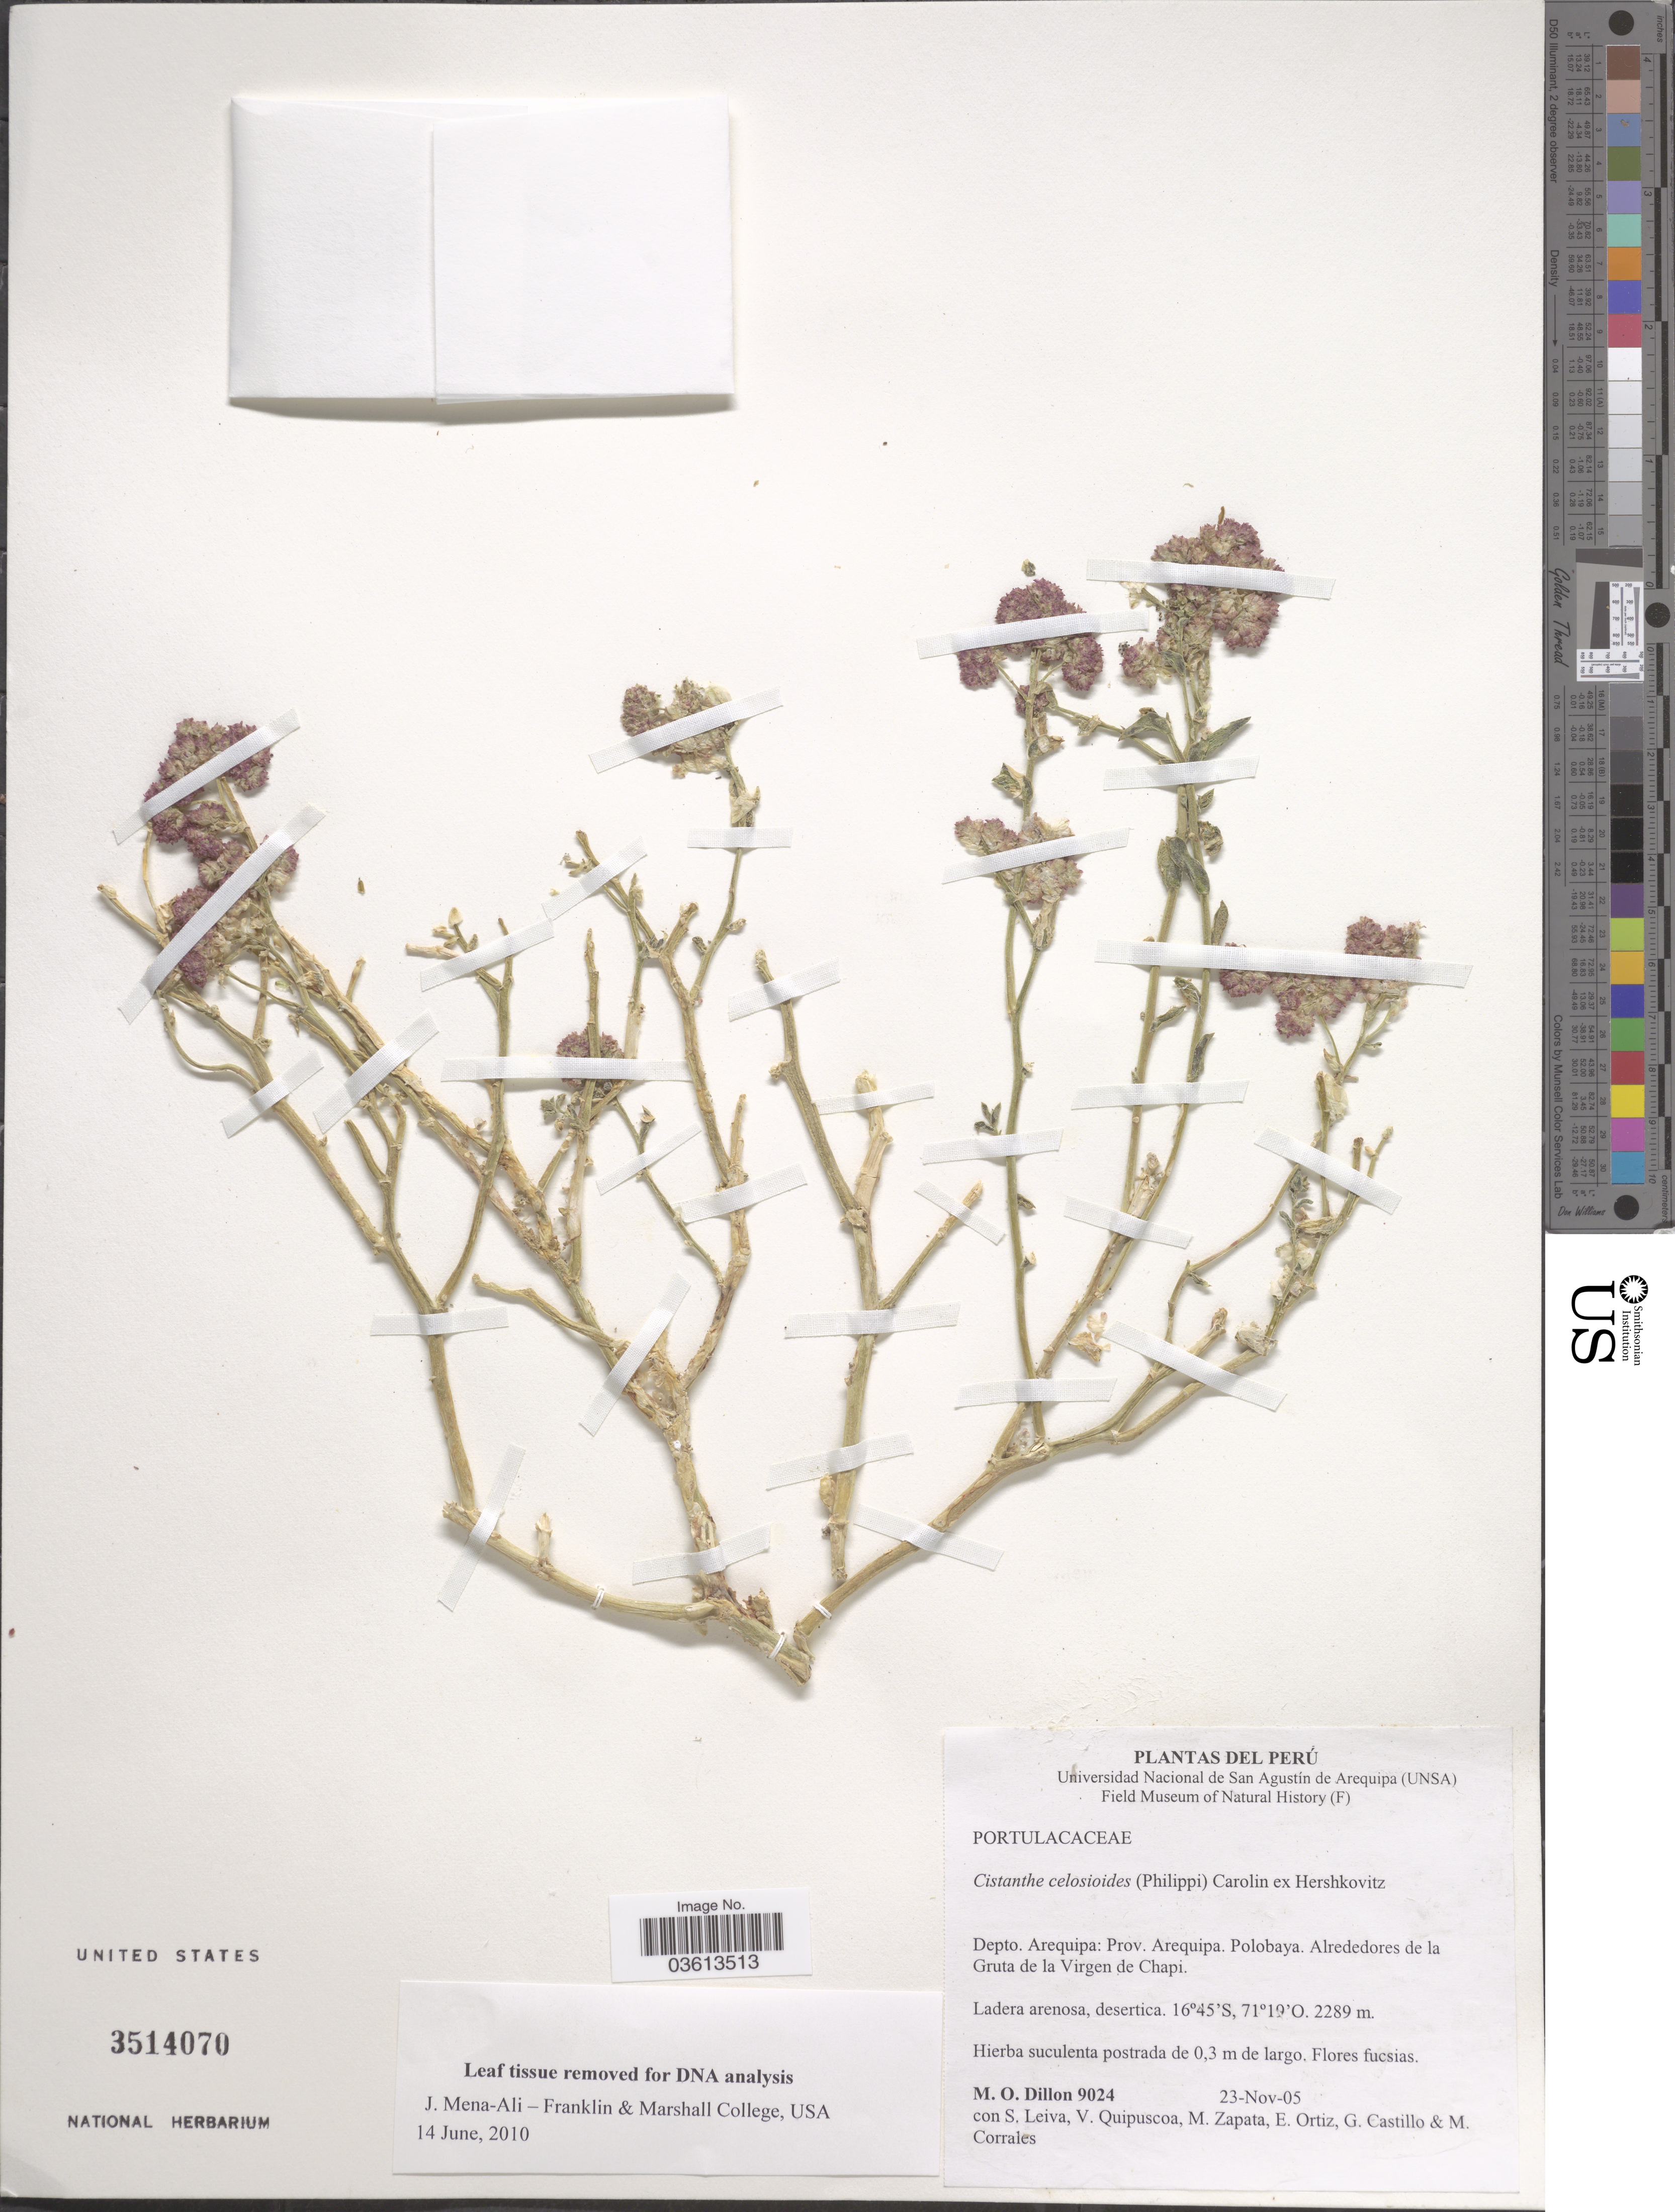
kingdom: Plantae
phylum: Tracheophyta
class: Magnoliopsida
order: Caryophyllales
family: Montiaceae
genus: Cistanthe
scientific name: Cistanthe celosioides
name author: (Phil.) Carolin ex Hershk.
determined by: Hershkovitz, Mark Alan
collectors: M. O. Dillon, S. Leiva, V. Quipuscoa, M. Zapata & et al.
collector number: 9024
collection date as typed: Transcribed d/m/y: 23/11/5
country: Peru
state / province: Arequipa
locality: Depto. Arequipa: Prov. Arequipa. Polobaya. Alrededores de la Gruta de la Virgen de Chapi.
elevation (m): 2289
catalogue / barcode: US 3514070